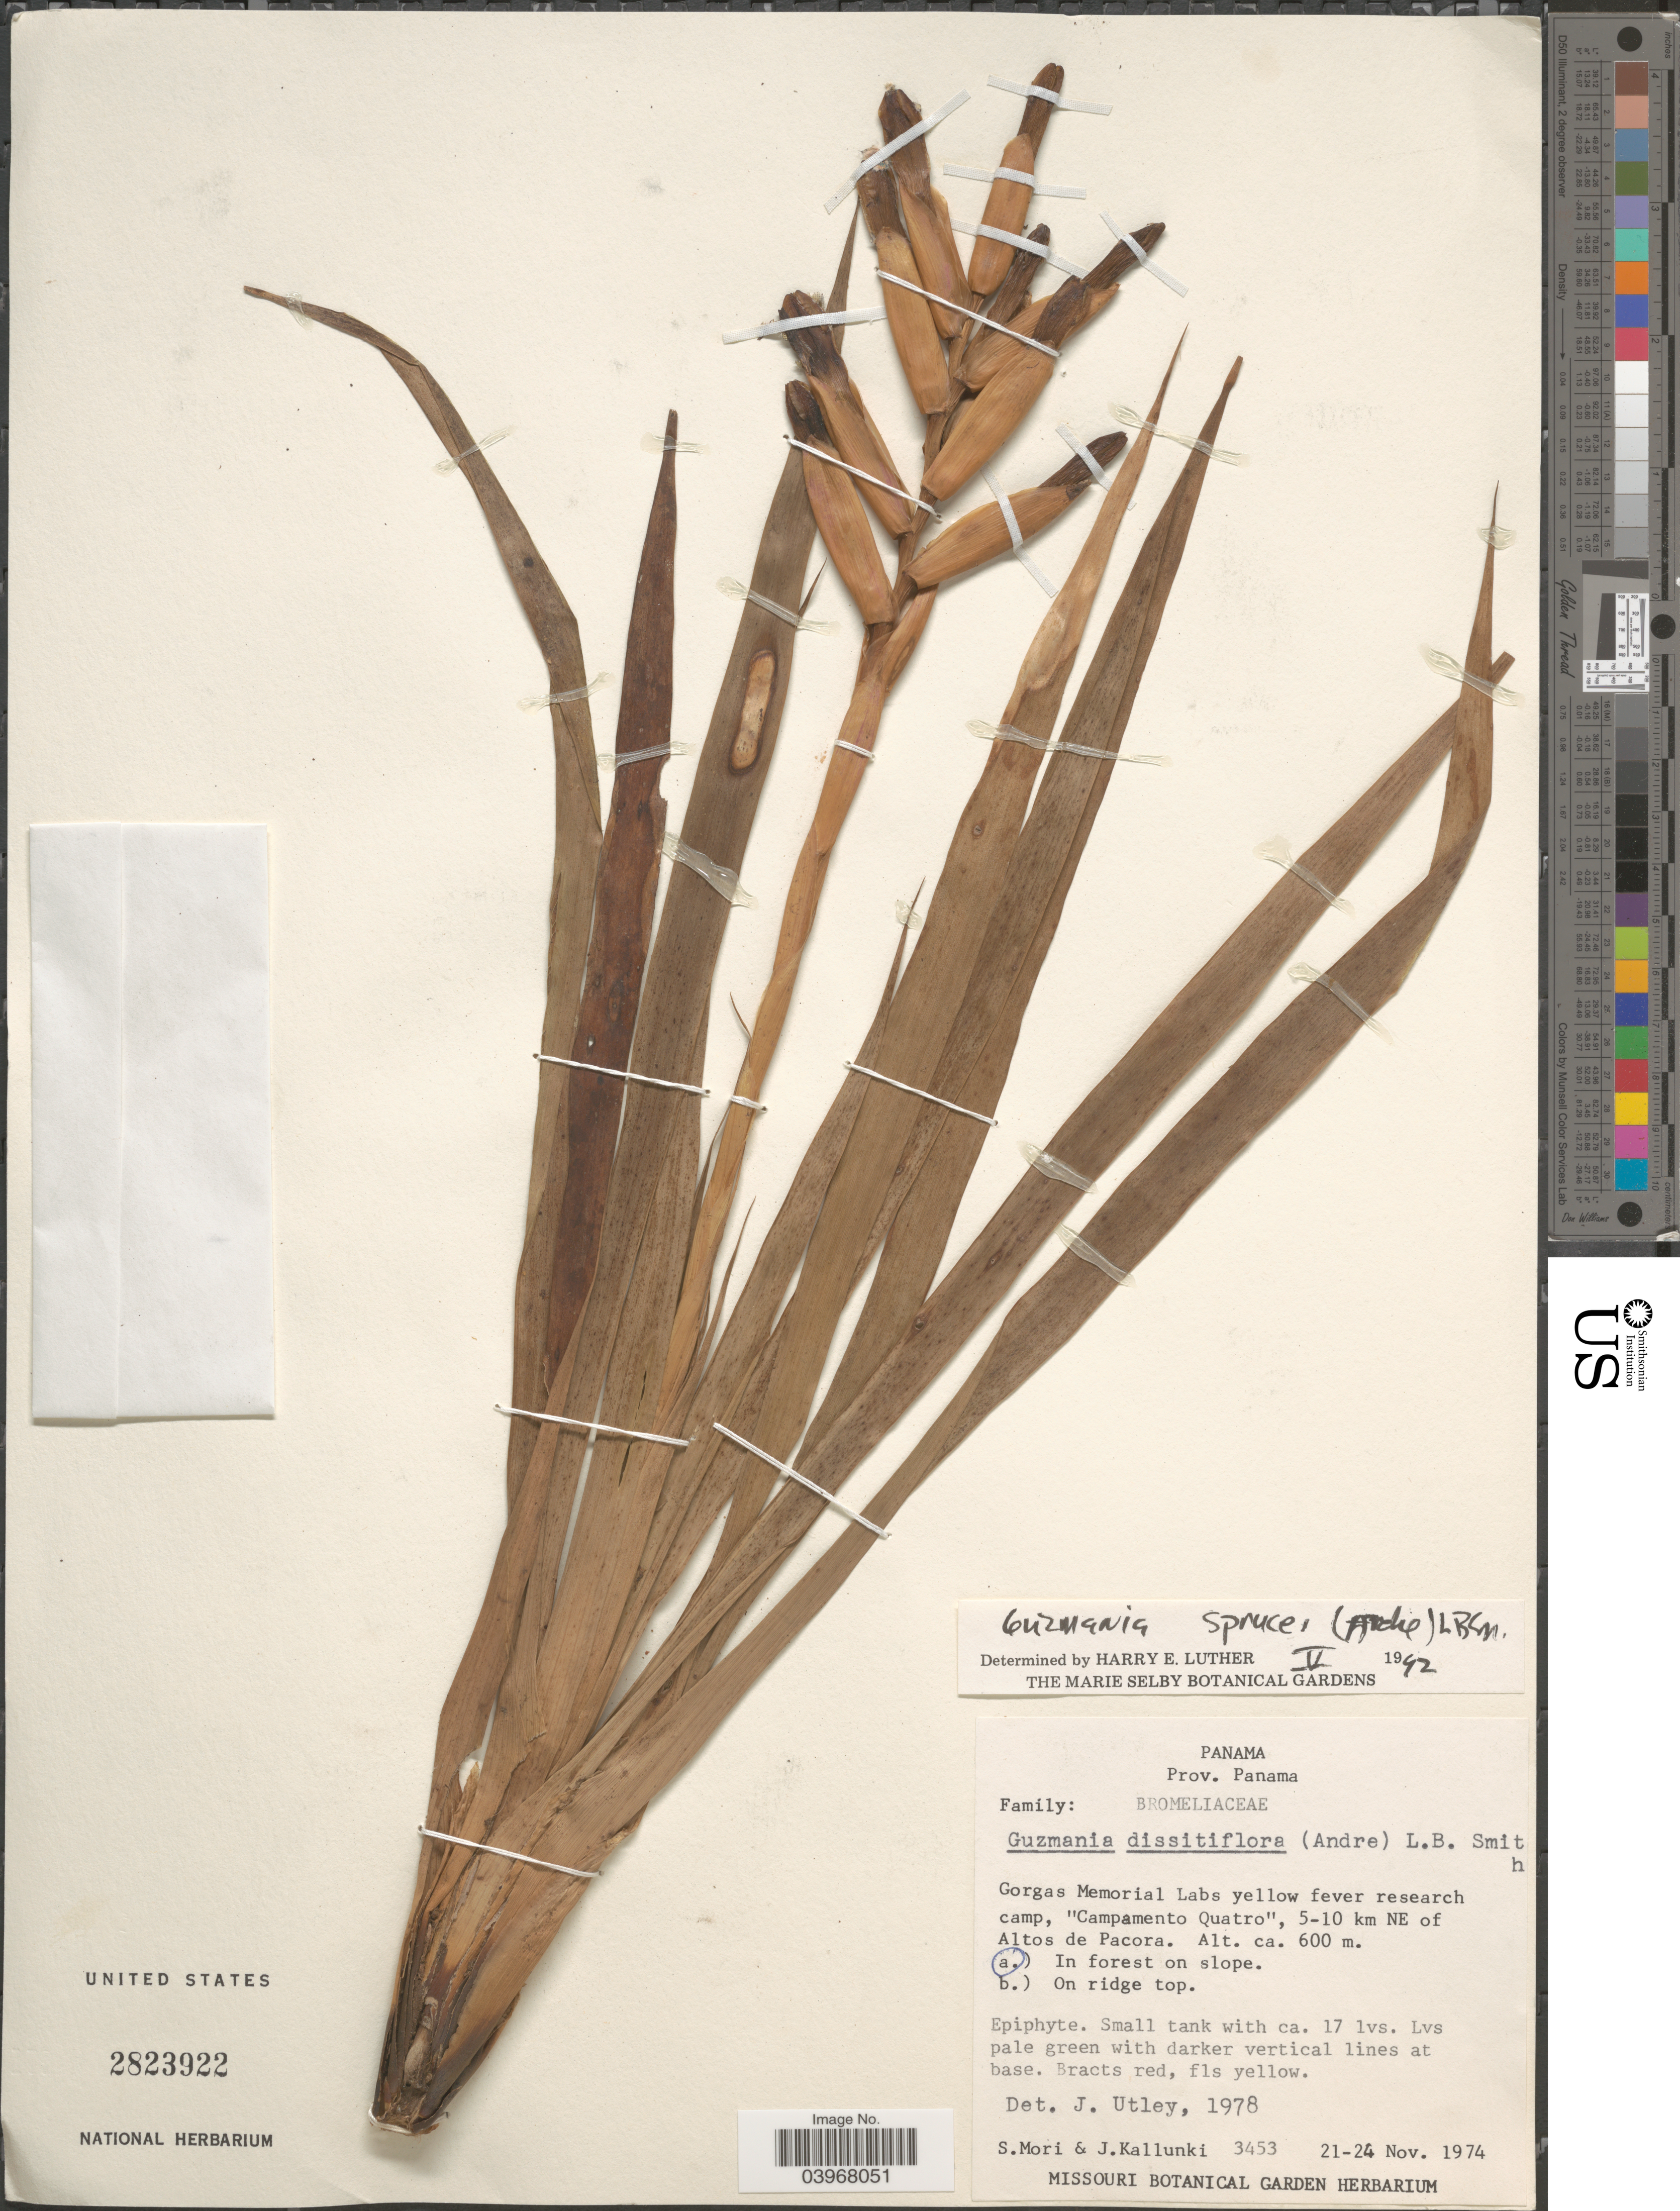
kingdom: Plantae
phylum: Tracheophyta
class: Liliopsida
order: Poales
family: Bromeliaceae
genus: Guzmania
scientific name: Guzmania sprucei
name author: (André) L.B. Sm.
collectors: S. Mori & J. Kallunki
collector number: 3453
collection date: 1974-11-21/1974-11-24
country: Panama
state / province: Panamá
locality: Gorgas Memorial Labs, "Campamento Quatro", 5-10 km NE of Altos de Pacora.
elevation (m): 600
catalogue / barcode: US 2823922